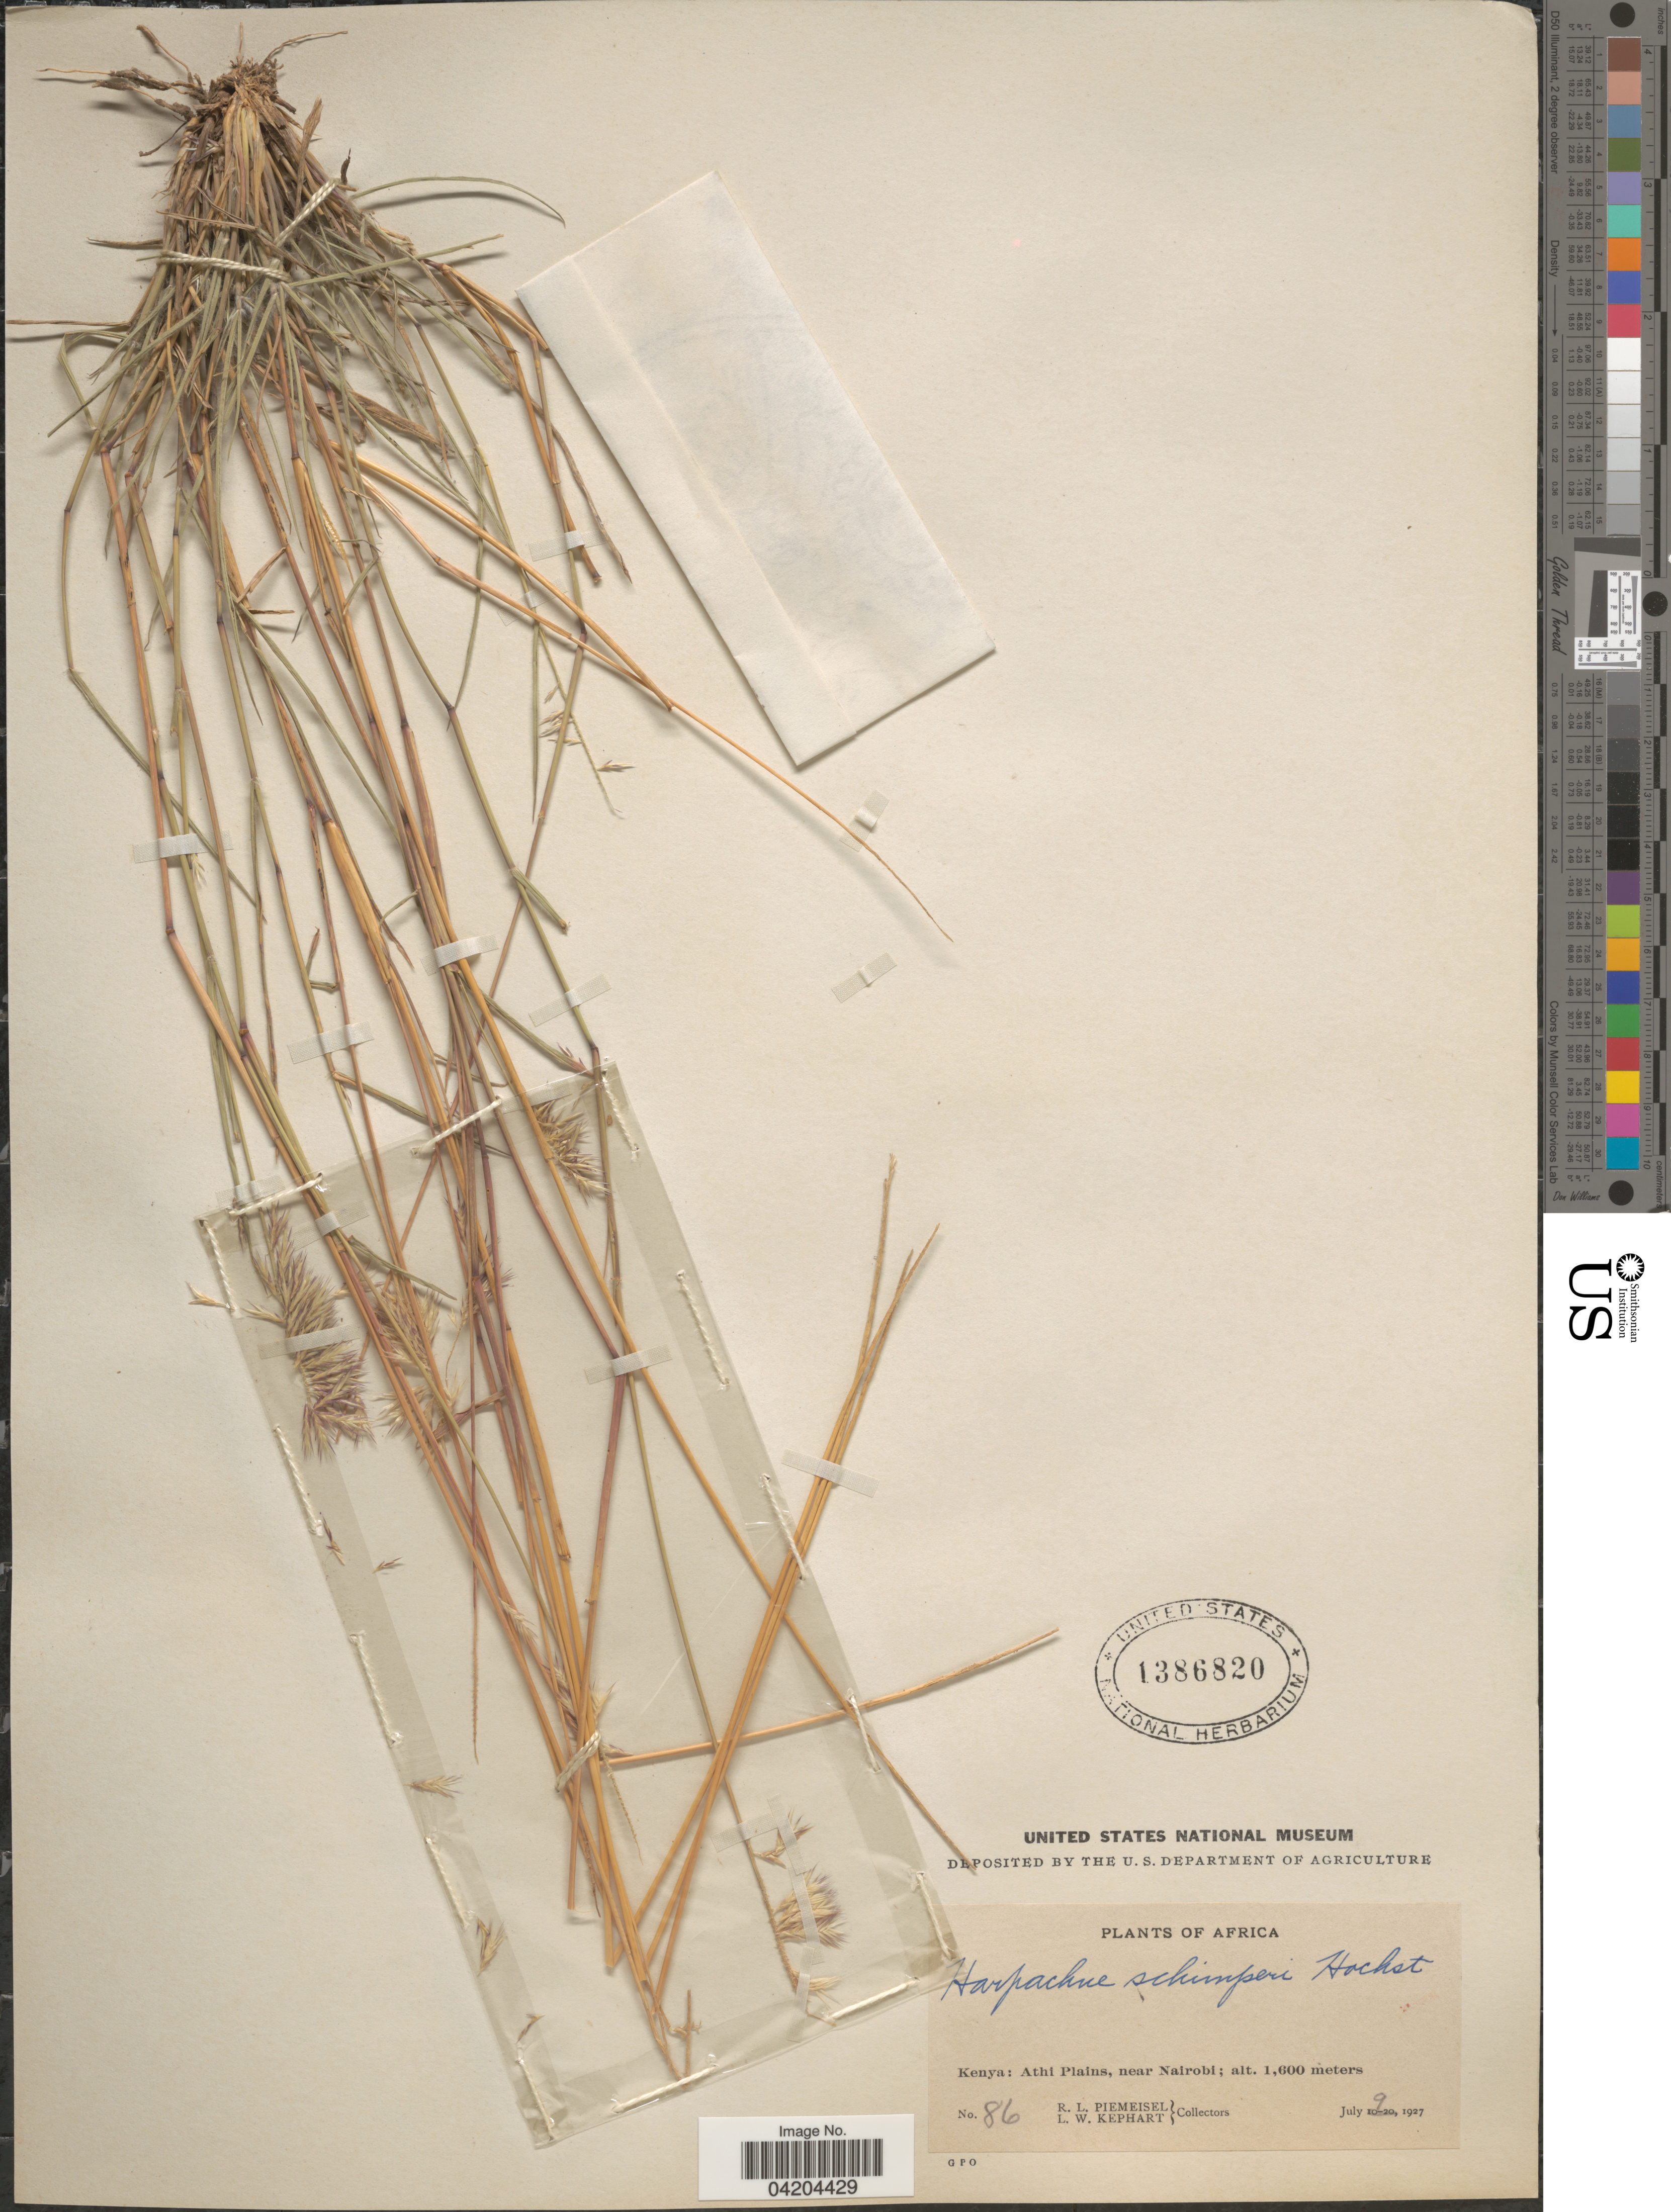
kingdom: Plantae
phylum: Tracheophyta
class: Liliopsida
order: Poales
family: Poaceae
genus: Eragrostis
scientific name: Eragrostis schimperi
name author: (A. Rich.) Benth.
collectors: R. L. Piemeisel & L. W. Kephart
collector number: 86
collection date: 1927-10-09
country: Kenya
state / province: Nairobi Area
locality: Athi Plains, near Nairobi.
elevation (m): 1600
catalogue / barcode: US 1386820